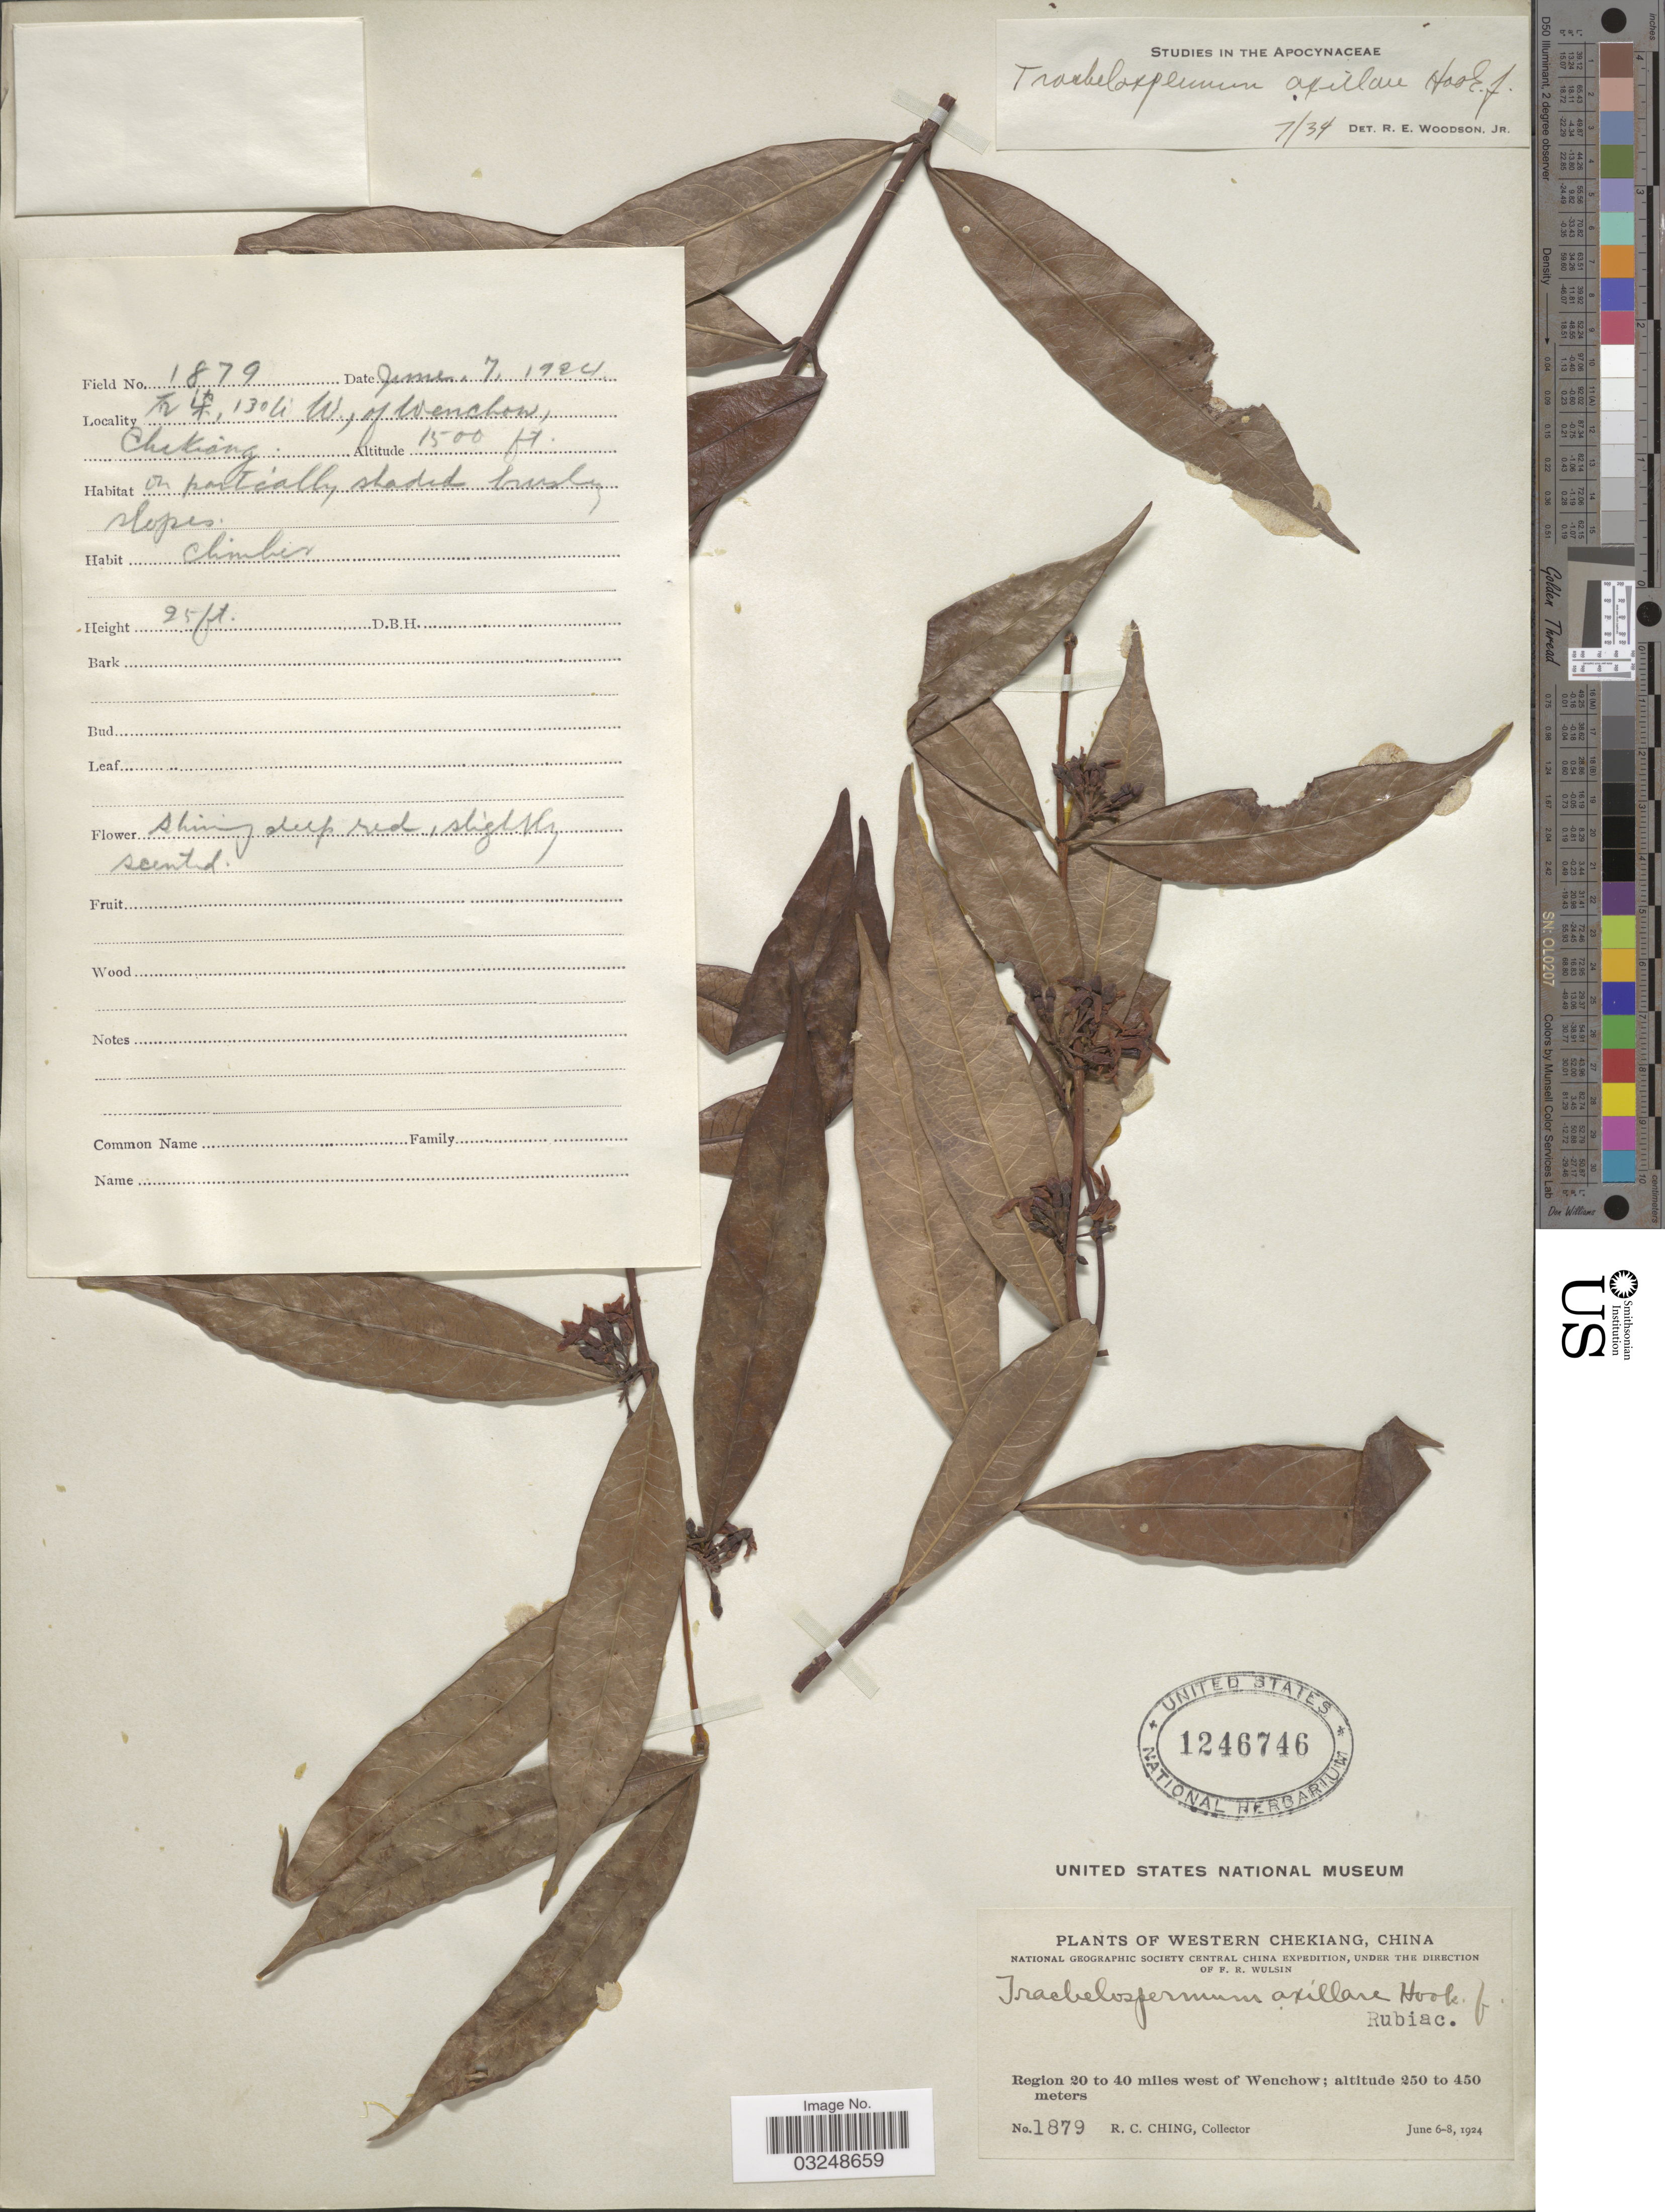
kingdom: Plantae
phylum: Tracheophyta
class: Magnoliopsida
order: Gentianales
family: Apocynaceae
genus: Trachelospermum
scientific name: Trachelospermum axillare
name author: Hook. f.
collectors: R. C. Ching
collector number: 1879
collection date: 1924-06-06/1924-06-08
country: China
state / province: Zhejiang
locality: Western Chekiang, Region 20 to 40 miles west of Wenchow.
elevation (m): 250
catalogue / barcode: US 1246746